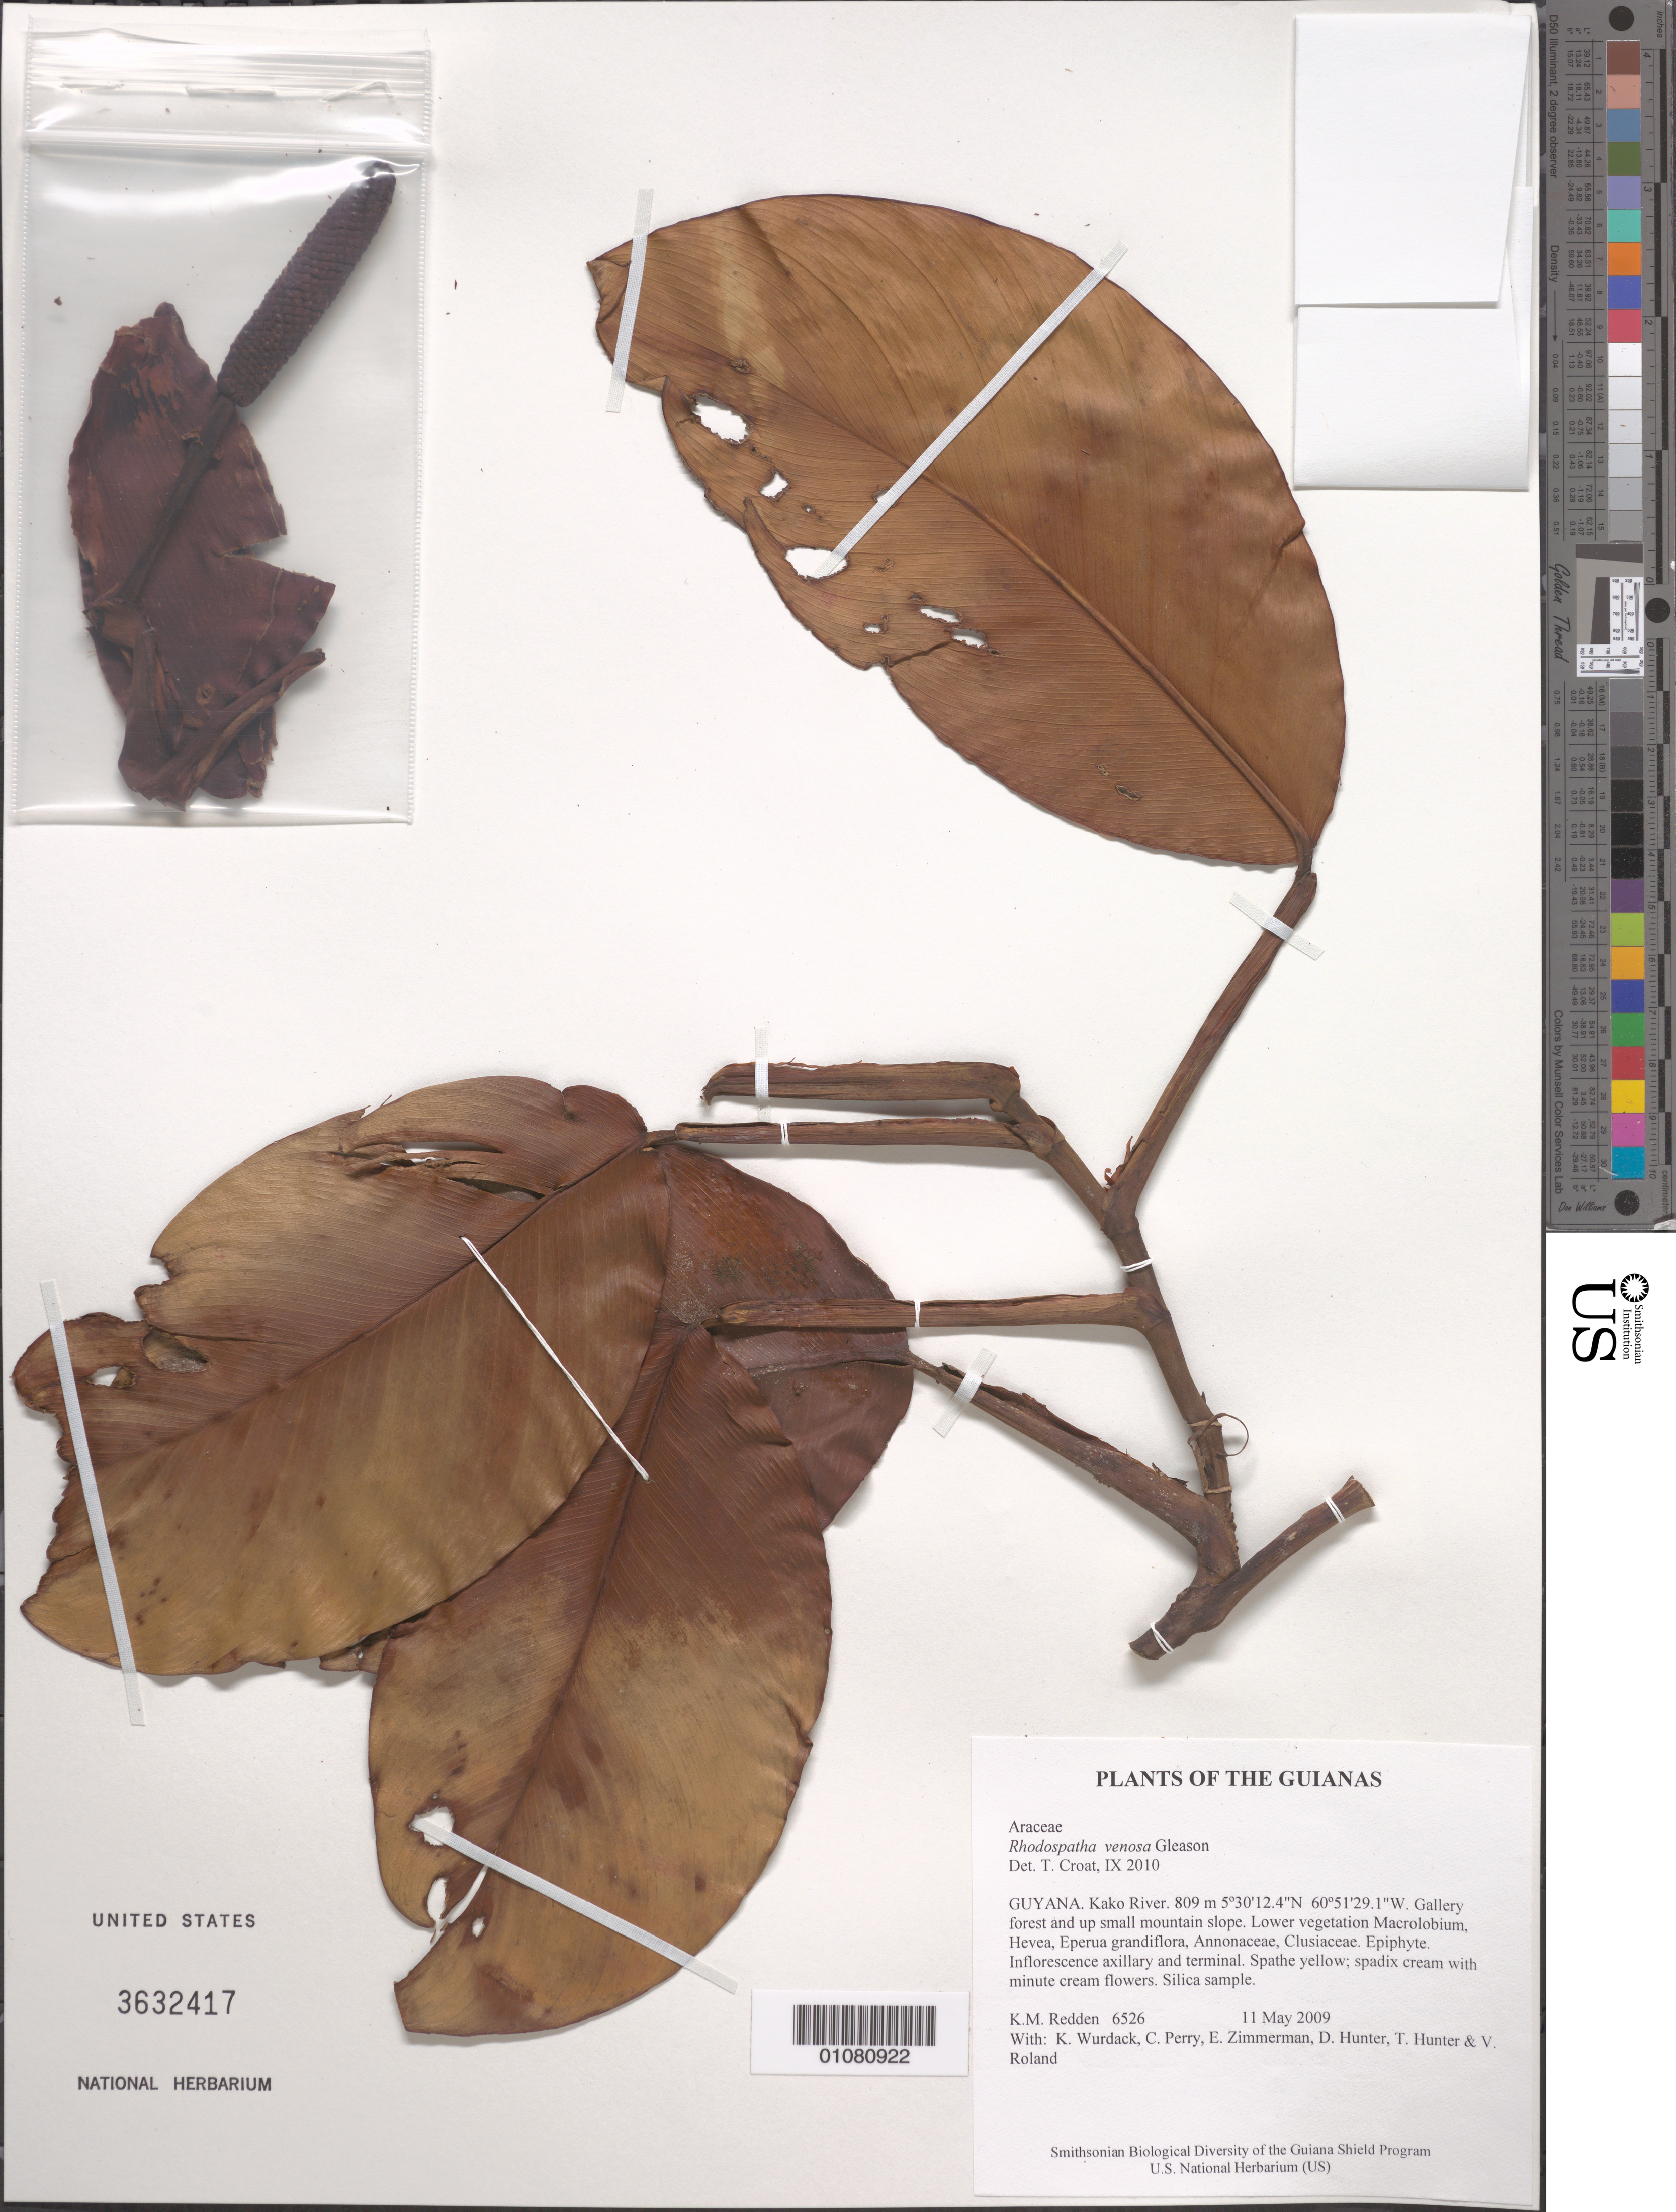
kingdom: Plantae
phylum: Tracheophyta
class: Liliopsida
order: Alismatales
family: Araceae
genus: Rhodospatha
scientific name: Rhodospatha venosa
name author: Gleason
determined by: Croat, Thomas B., Missouri Botanical Garden (MO)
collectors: K. M. Redden, K. Wurdack, C. Perry, E. Zimmerman, D. Hunter, T. Hunter & V. Roland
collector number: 6526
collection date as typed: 11 May 2009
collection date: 2009-05-11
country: Guyana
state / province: Cuyuni-Mazaruni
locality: Kako River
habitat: Gallery forest and up small mountain slope. Lower vegetation Macrolobium, Hevea, Eperua grandiflora, Annonaceae, Clusiaceae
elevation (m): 809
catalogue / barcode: US 3632417